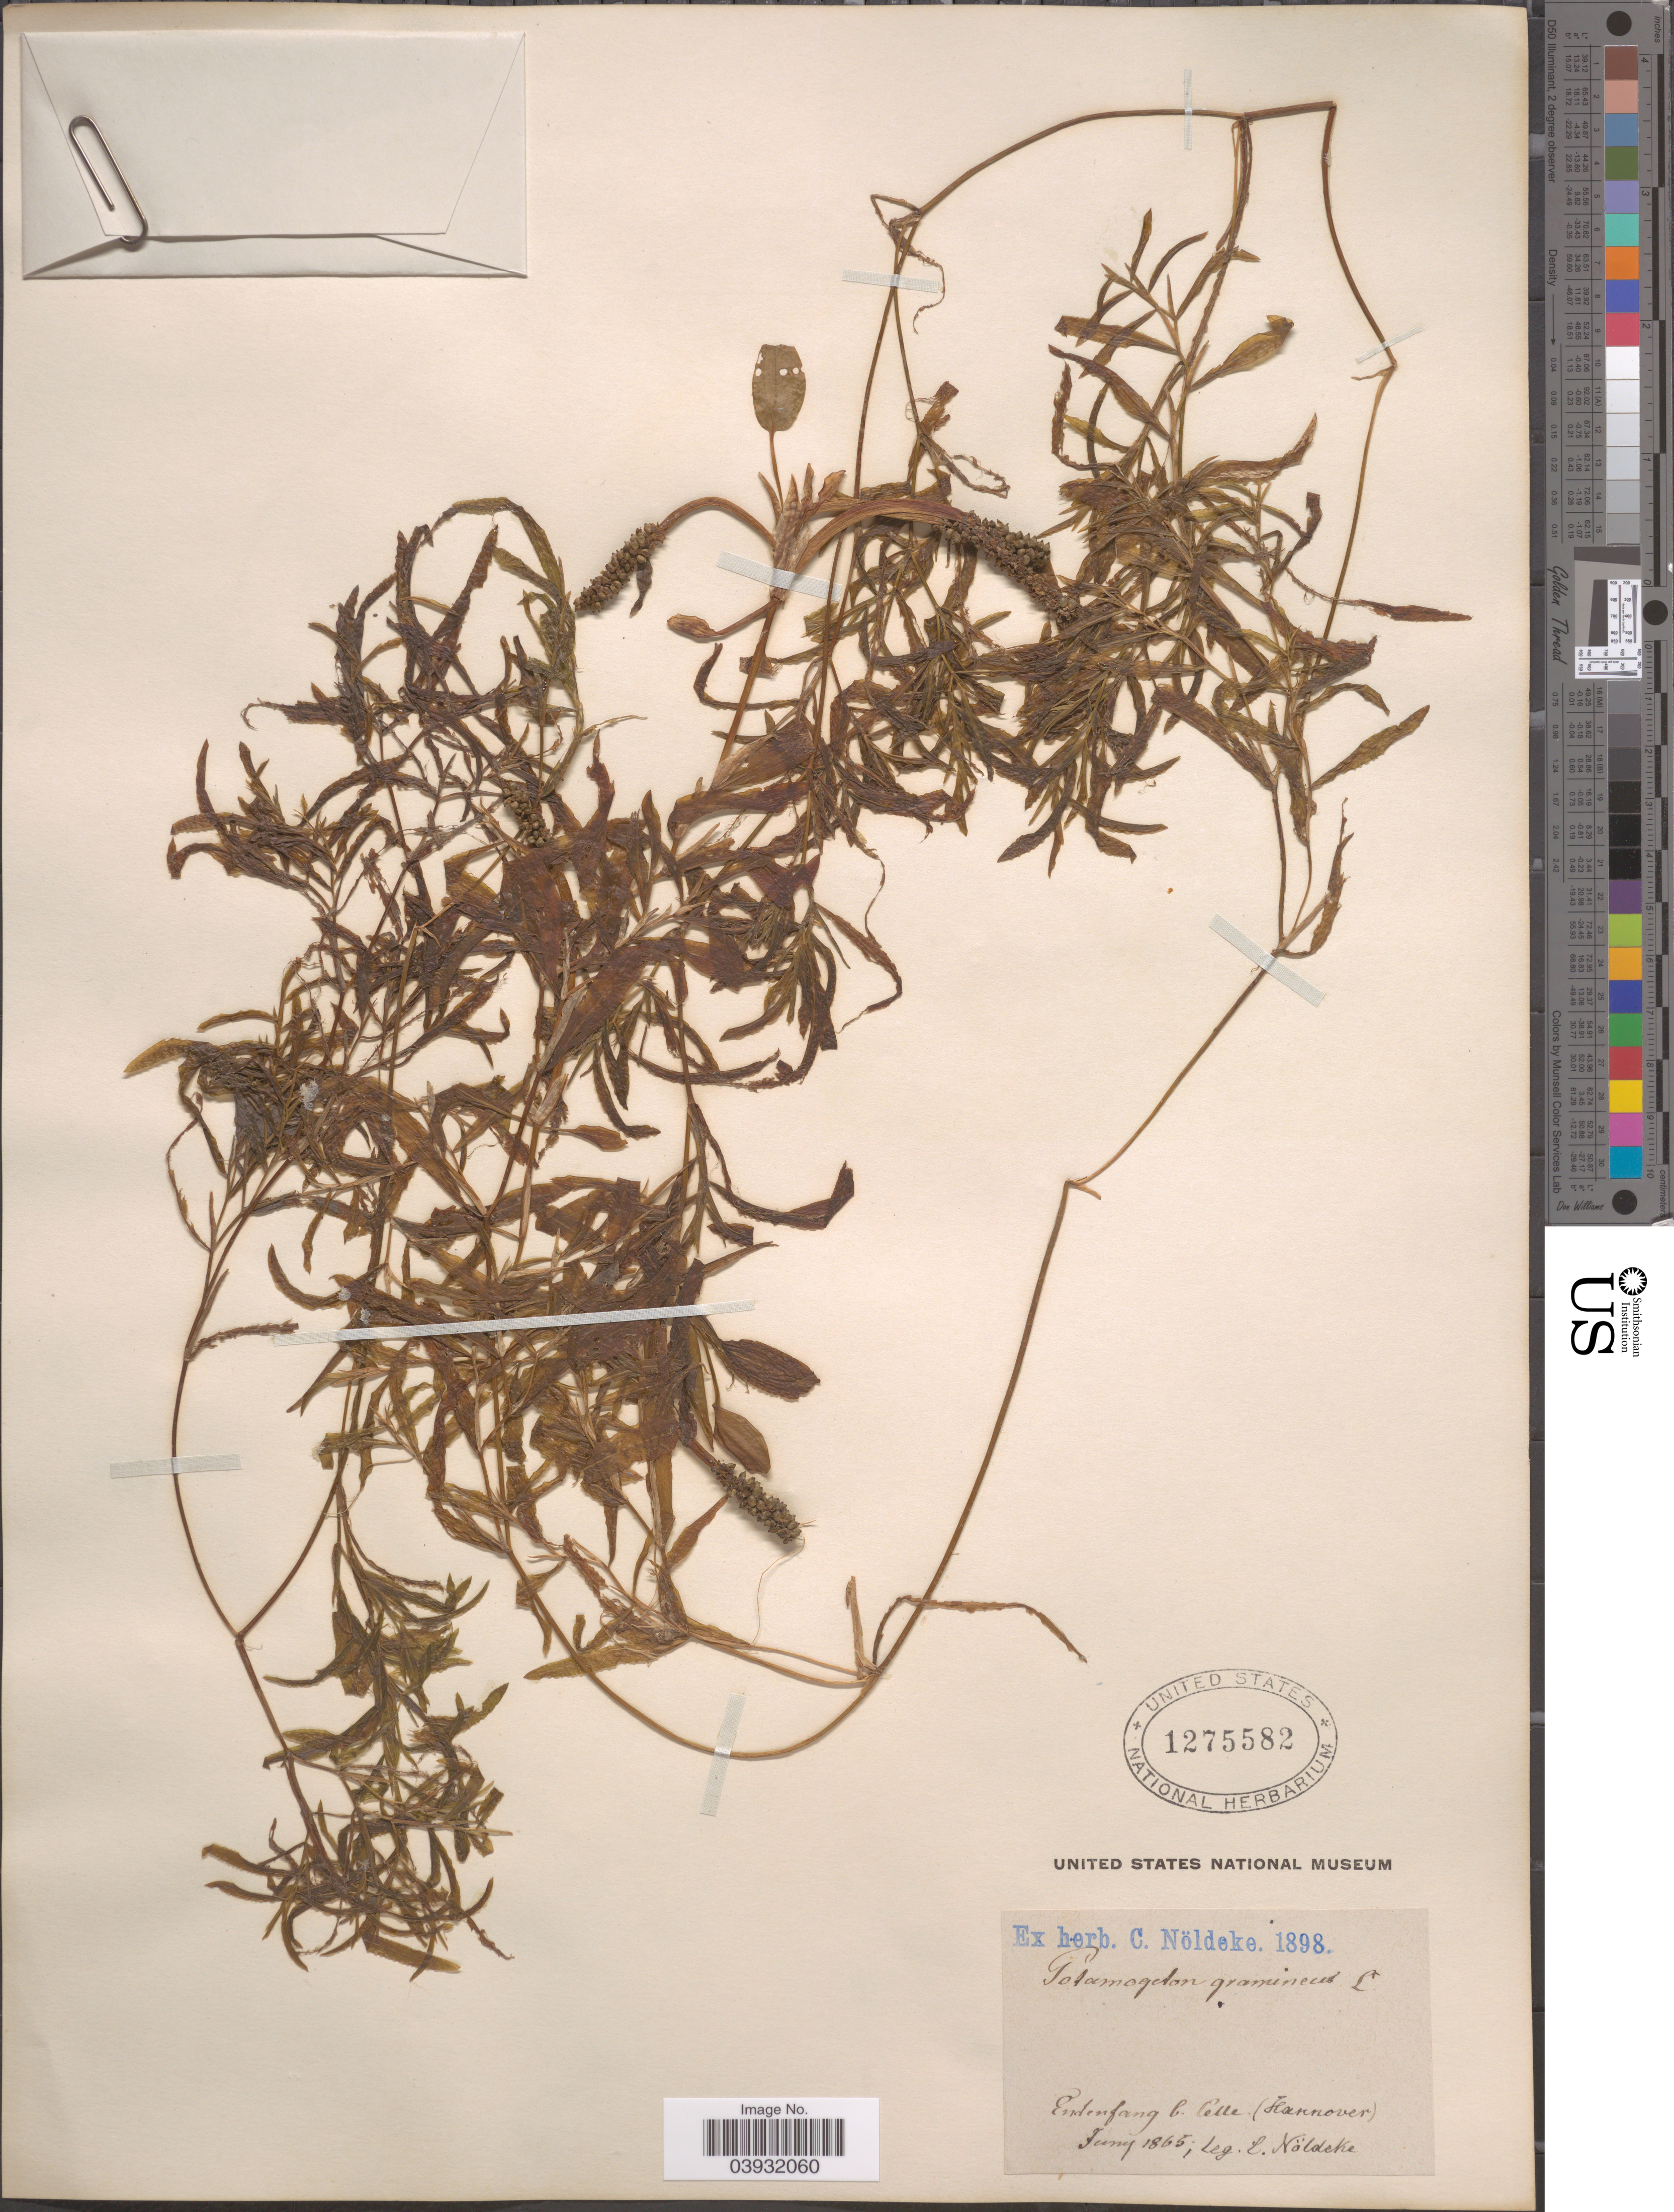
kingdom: Plantae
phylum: Tracheophyta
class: Liliopsida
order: Alismatales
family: Potamogetonaceae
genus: Potamogeton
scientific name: Potamogeton gramineus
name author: L.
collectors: C. Noldeke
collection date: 1865-06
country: Germany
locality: Entenfang b. Celle (Hannover).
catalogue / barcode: US 1275582